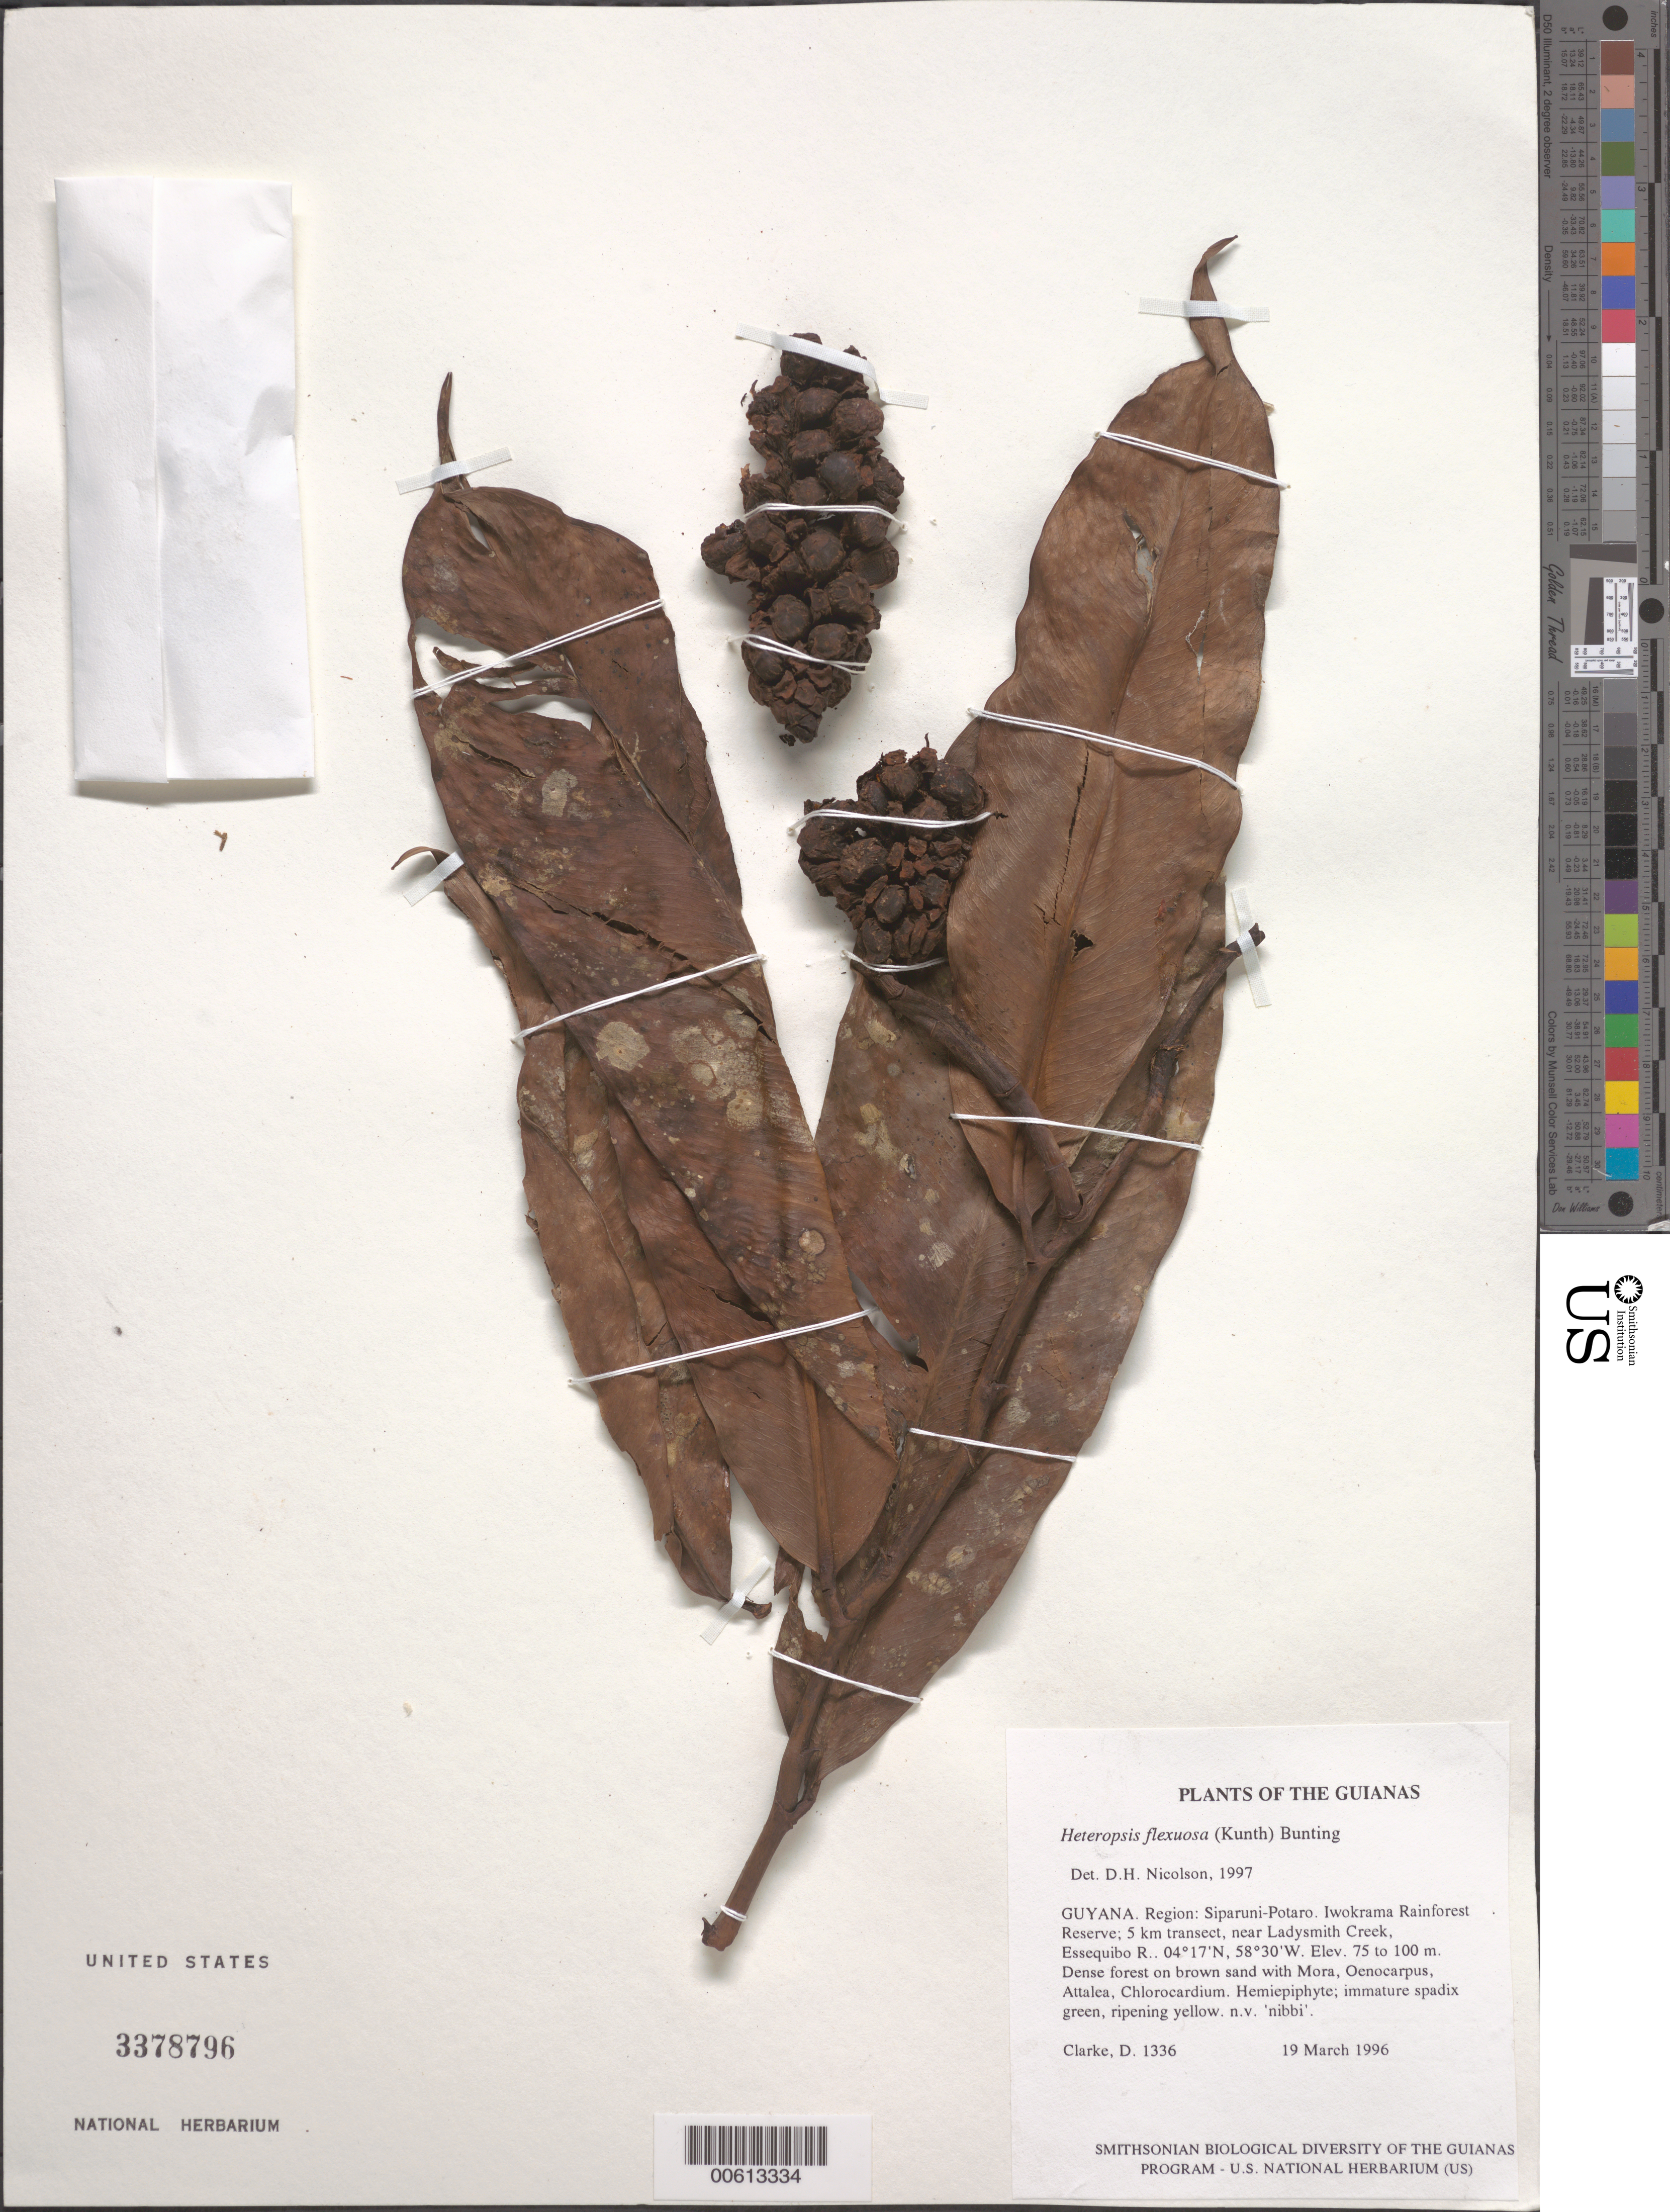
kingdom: Plantae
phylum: Tracheophyta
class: Liliopsida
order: Alismatales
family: Araceae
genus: Heteropsis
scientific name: Heteropsis flexuosa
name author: (Kunth) G.S. Bunting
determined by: Nicolson, Dan H.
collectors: H. D. Clarke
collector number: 1336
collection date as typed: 19 March 1996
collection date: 1996-03-19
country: Guyana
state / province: Potaro-Siparuni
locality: Iwokrama Rainforest Reserve; 5 km transect, near Ladysmith Creek, Essequibo R.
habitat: Dense forest on brown sand with Mora, Oenocarpus, Attalea, Chlorocardium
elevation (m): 75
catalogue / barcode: US 3378796